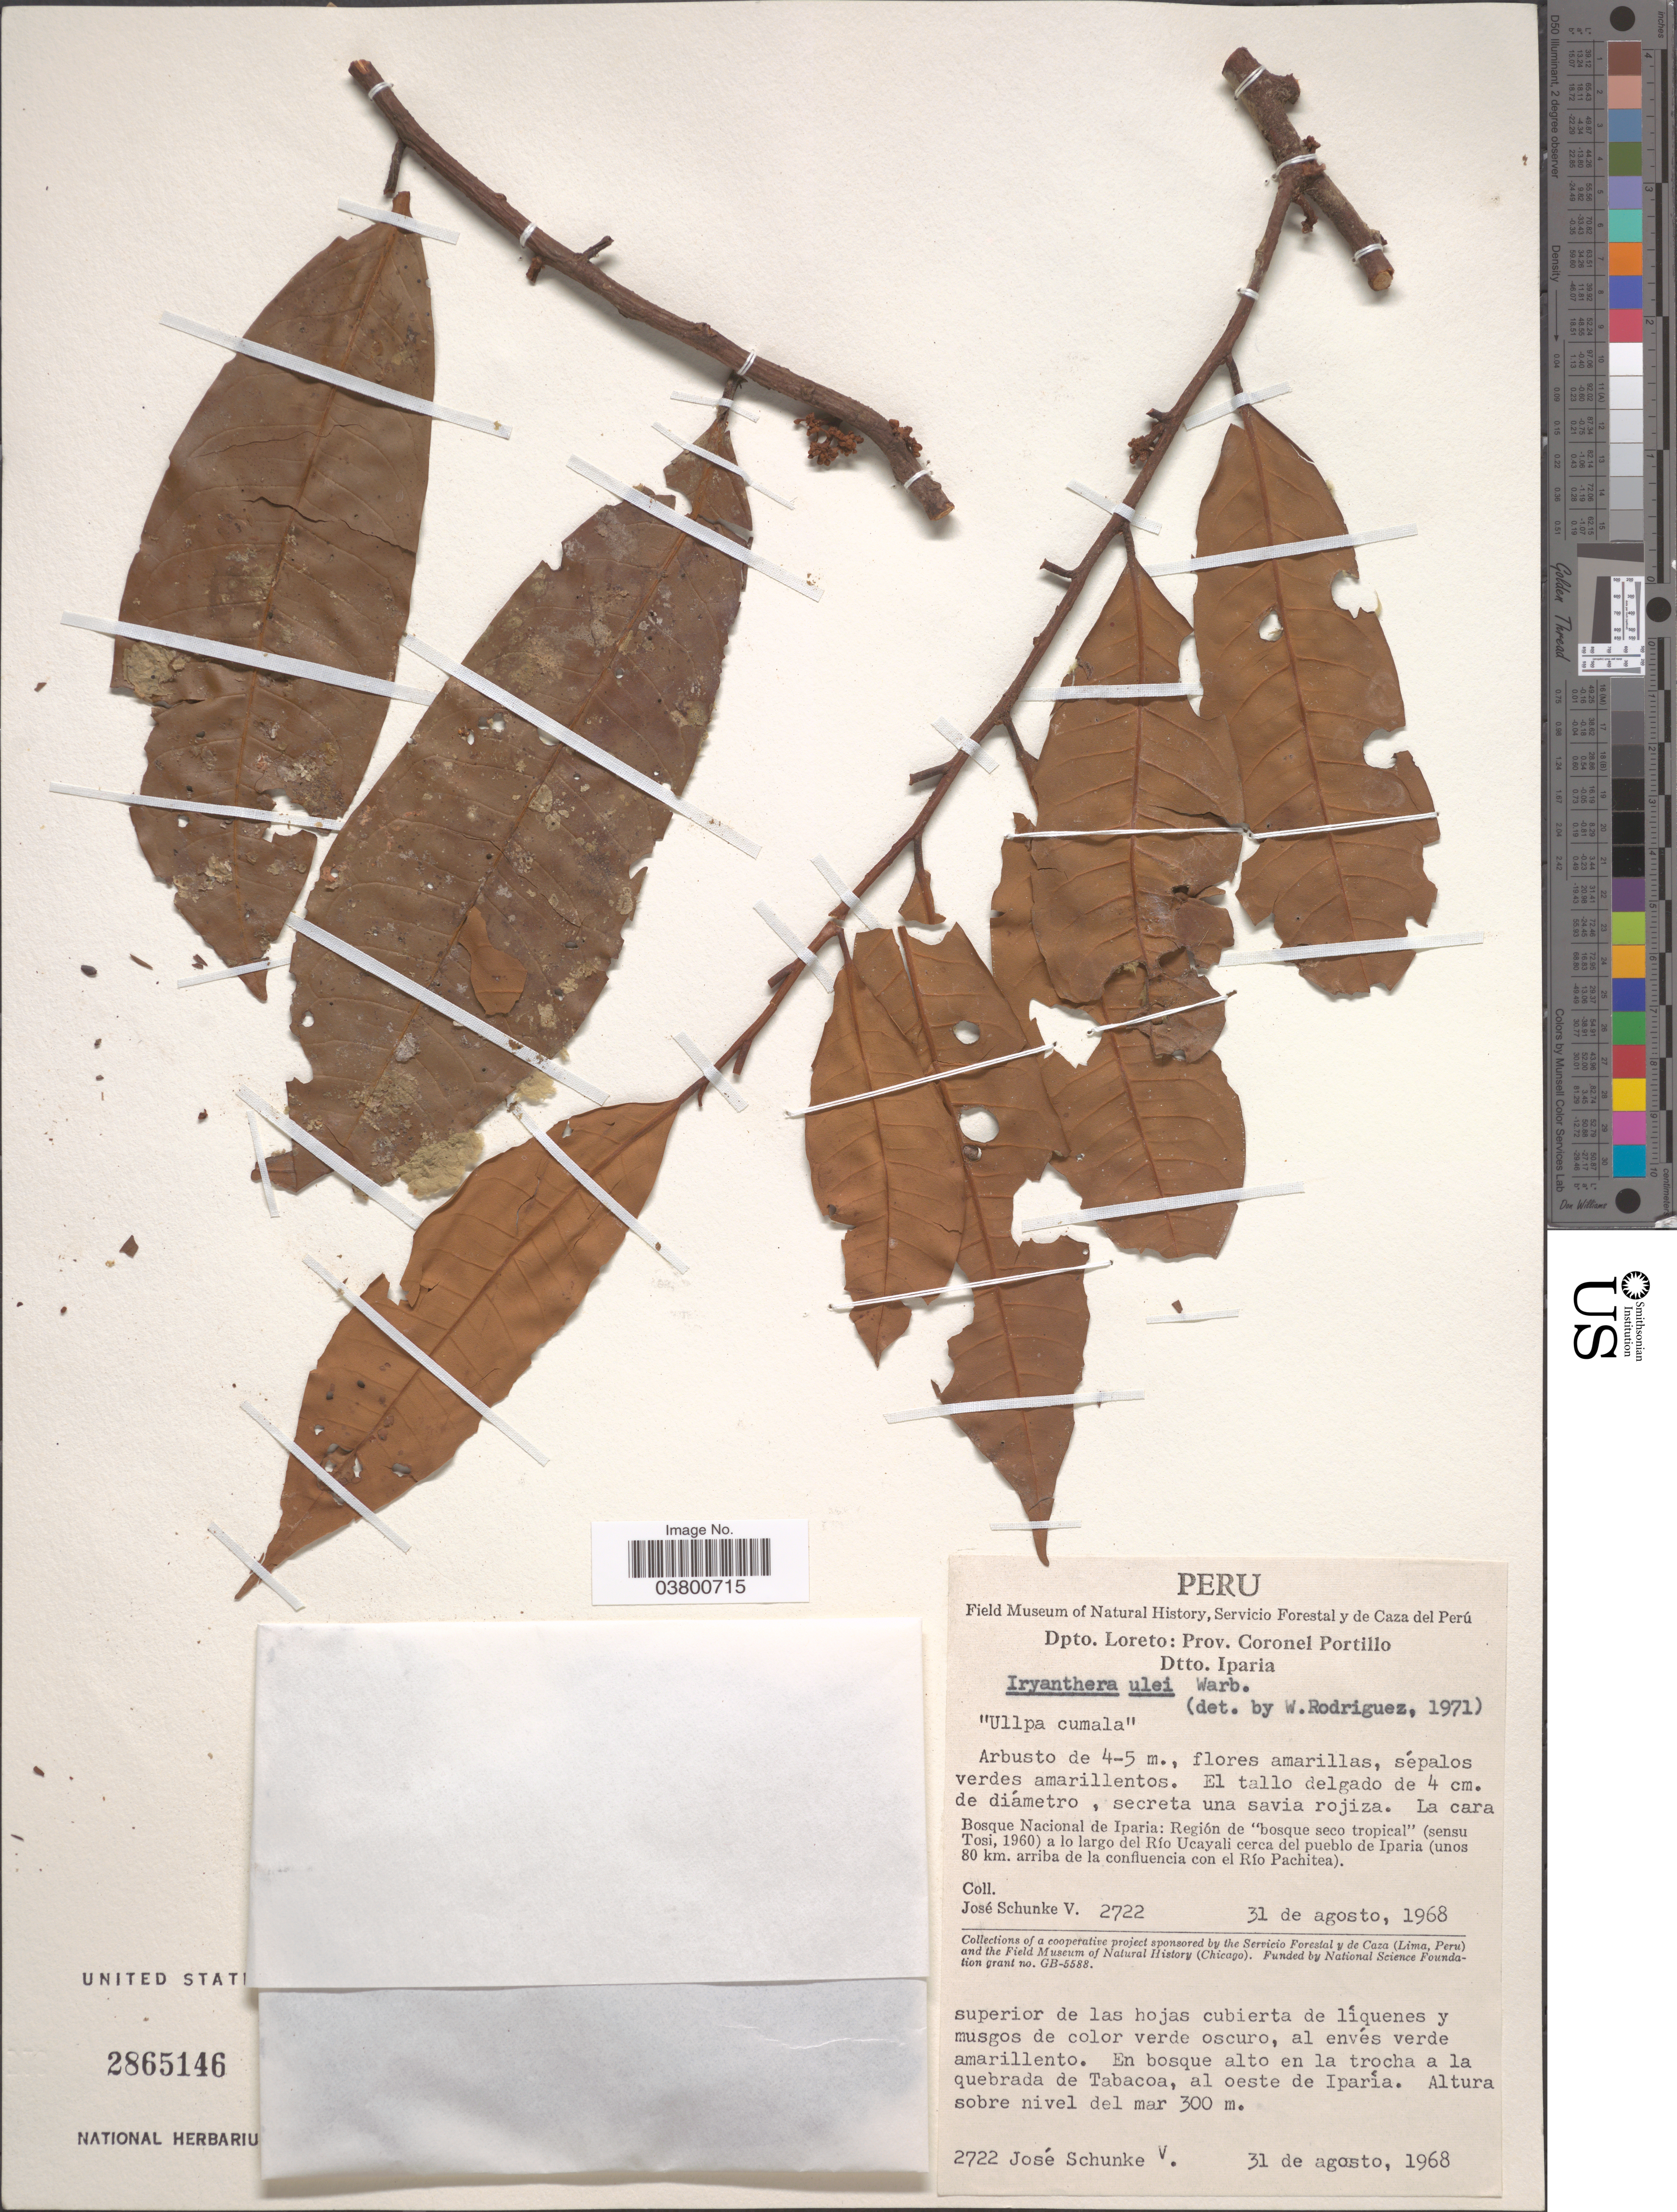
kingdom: Plantae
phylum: Tracheophyta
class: Magnoliopsida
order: Magnoliales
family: Myristicaceae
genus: Iryanthera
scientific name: Iryanthera ulei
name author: Warb.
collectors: J. Schunke Vigo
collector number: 2722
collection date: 1968-08-31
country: Peru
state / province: Loreto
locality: Dpto. Loreto: Prov. Coronel Portillo. Dtto. Iparia. Bosque Nacional de Iparia: Región de "bosque seco tropical" (sensu Tosi, 1960) a lo largo del Río Ucayali cerca del pueblo de Iparia (unos 80 km. arriba de la confluencia con el Río Pachitea). En bosque alto en la trocha a la quebrada de Tabacoa, al oeste de Iparia.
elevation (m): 300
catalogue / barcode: US 2865146